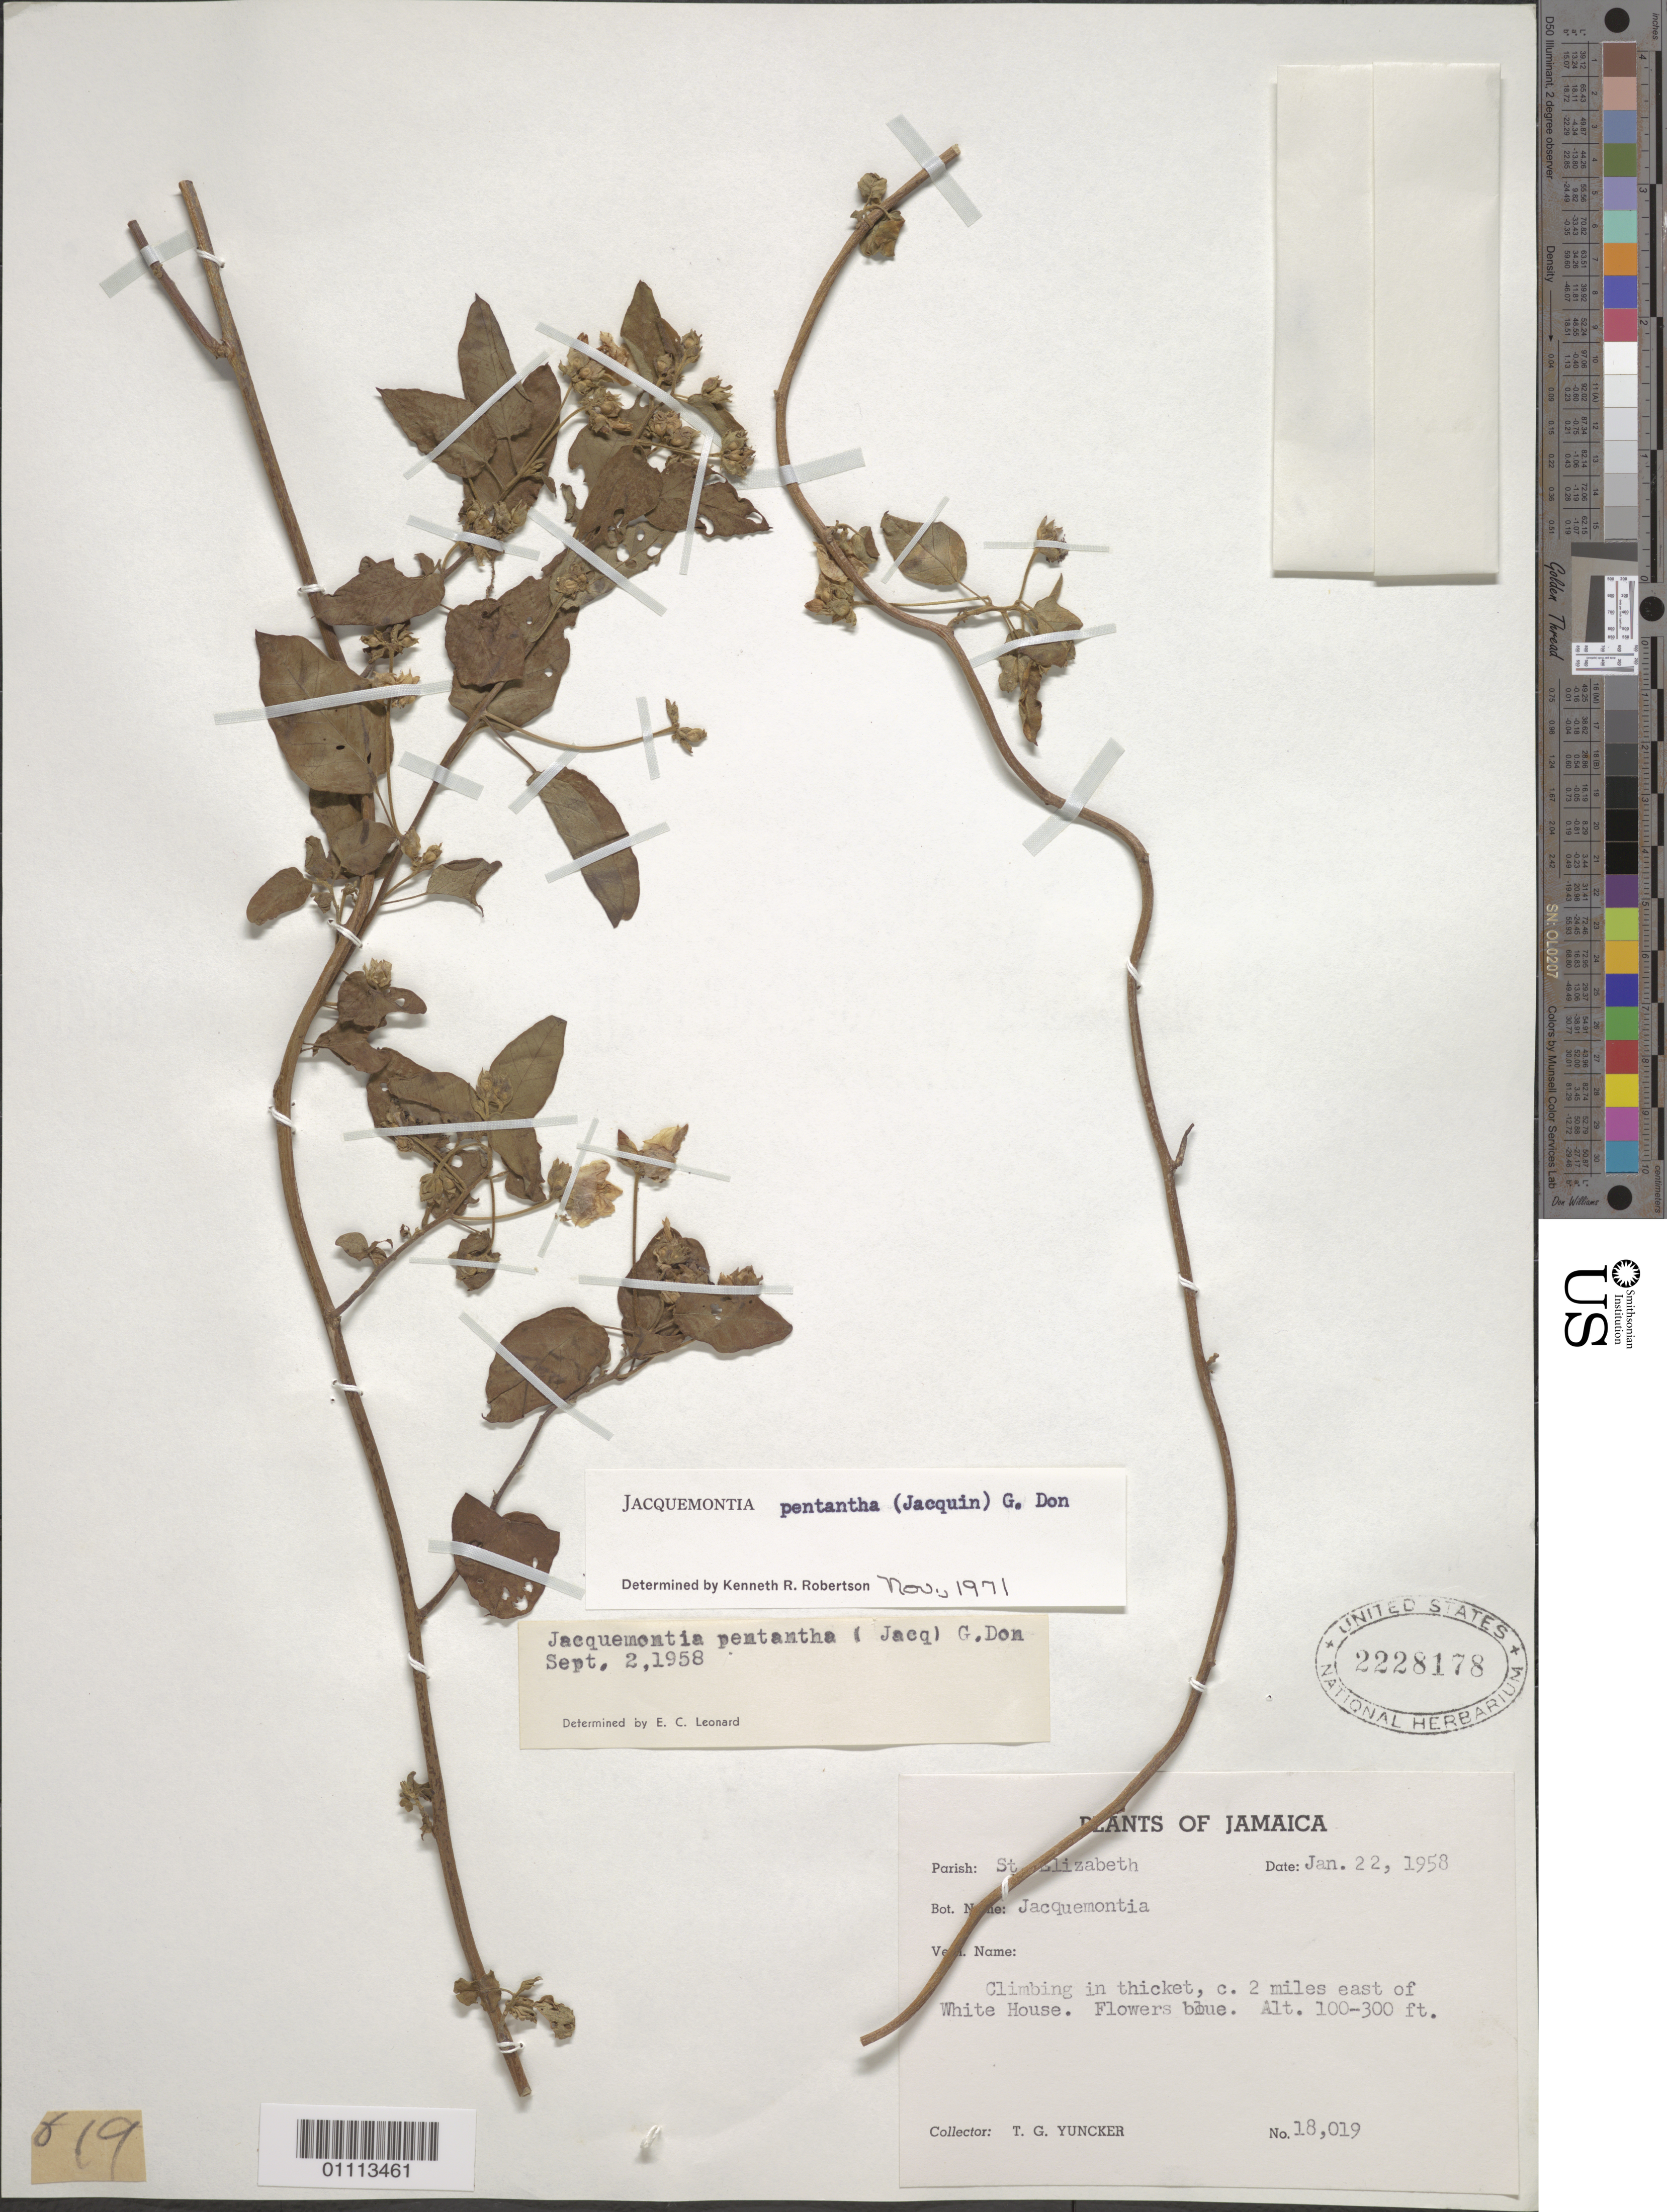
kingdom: Plantae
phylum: Tracheophyta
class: Magnoliopsida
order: Solanales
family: Convolvulaceae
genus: Jacquemontia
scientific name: Jacquemontia pentanthos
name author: (Jacq.) G. Don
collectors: T. G. Yuncker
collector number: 18019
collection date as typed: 22 Jan 1958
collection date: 1958-01-22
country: Jamaica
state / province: Saint Elizabeth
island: Jamaica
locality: Climbing in thicket, c. 2 miles E of White House.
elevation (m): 30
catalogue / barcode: US 2228178